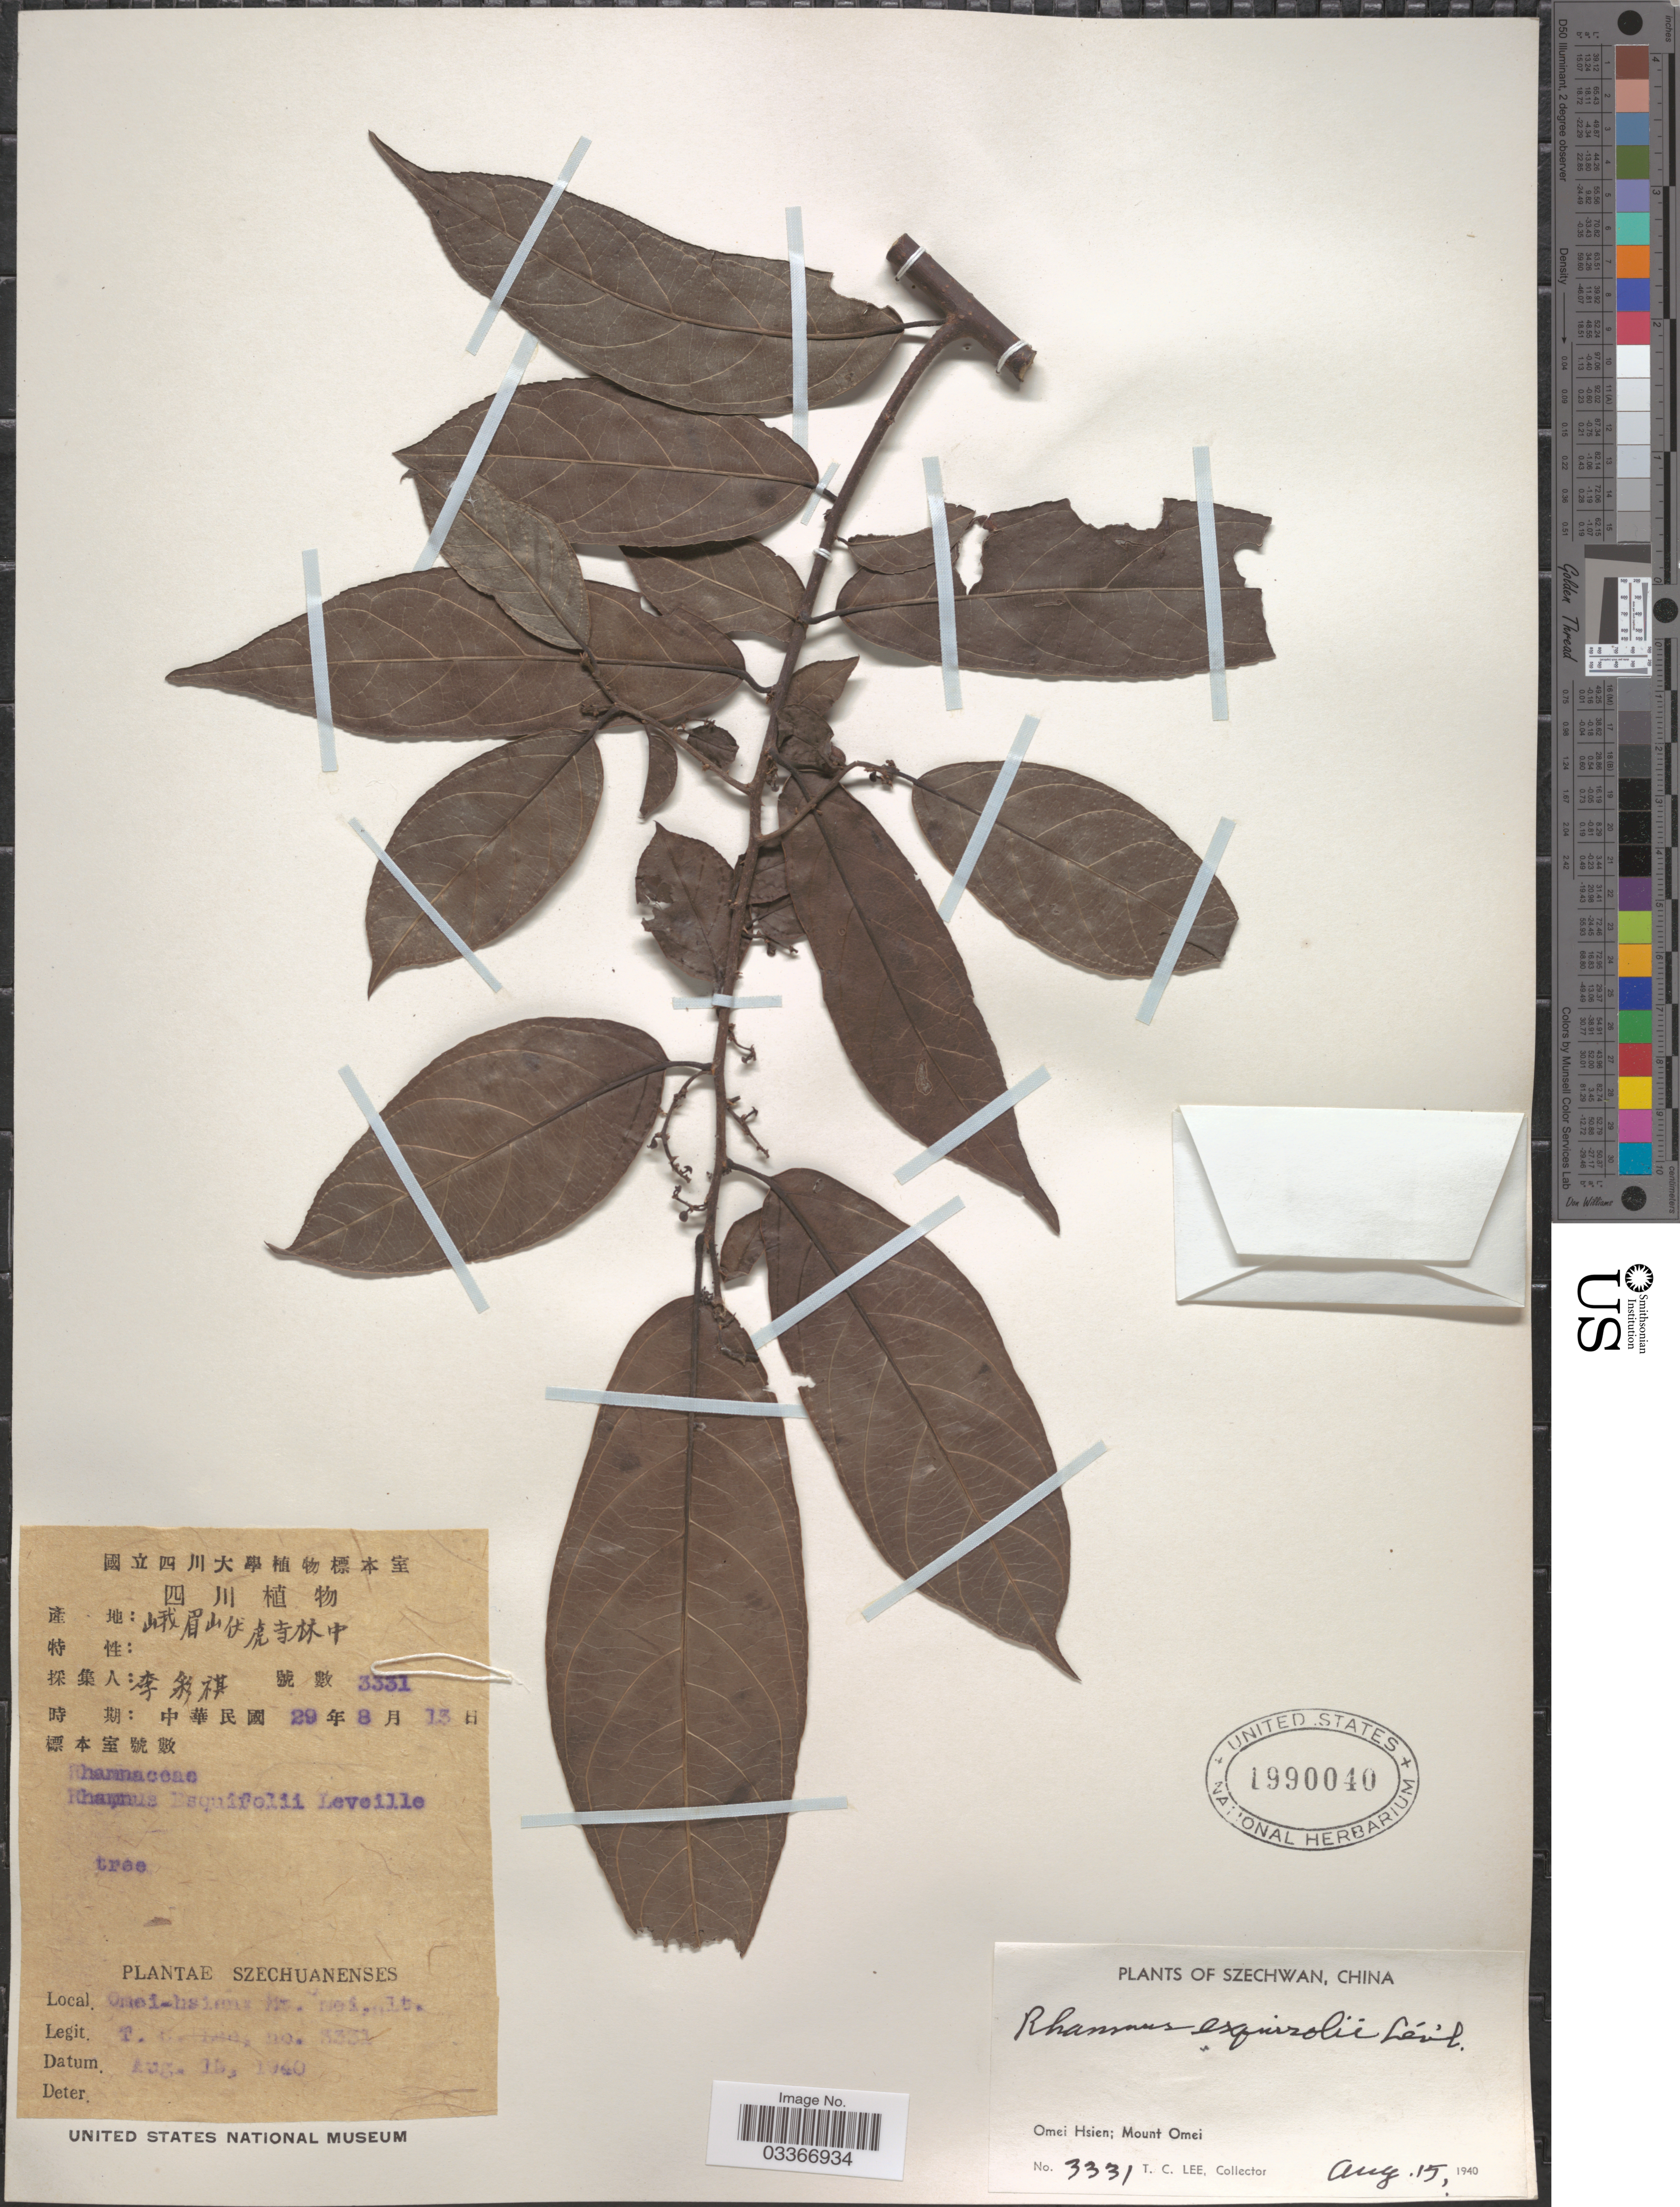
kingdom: Plantae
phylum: Tracheophyta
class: Magnoliopsida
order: Rosales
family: Rhamnaceae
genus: Rhamnus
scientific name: Rhamnus esquirolii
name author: H. Lév.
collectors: T. Lee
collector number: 3331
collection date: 1940-08-15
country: China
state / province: Sichuan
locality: Szechwan. Omei Hsien; Mount Omei.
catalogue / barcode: US 1990040